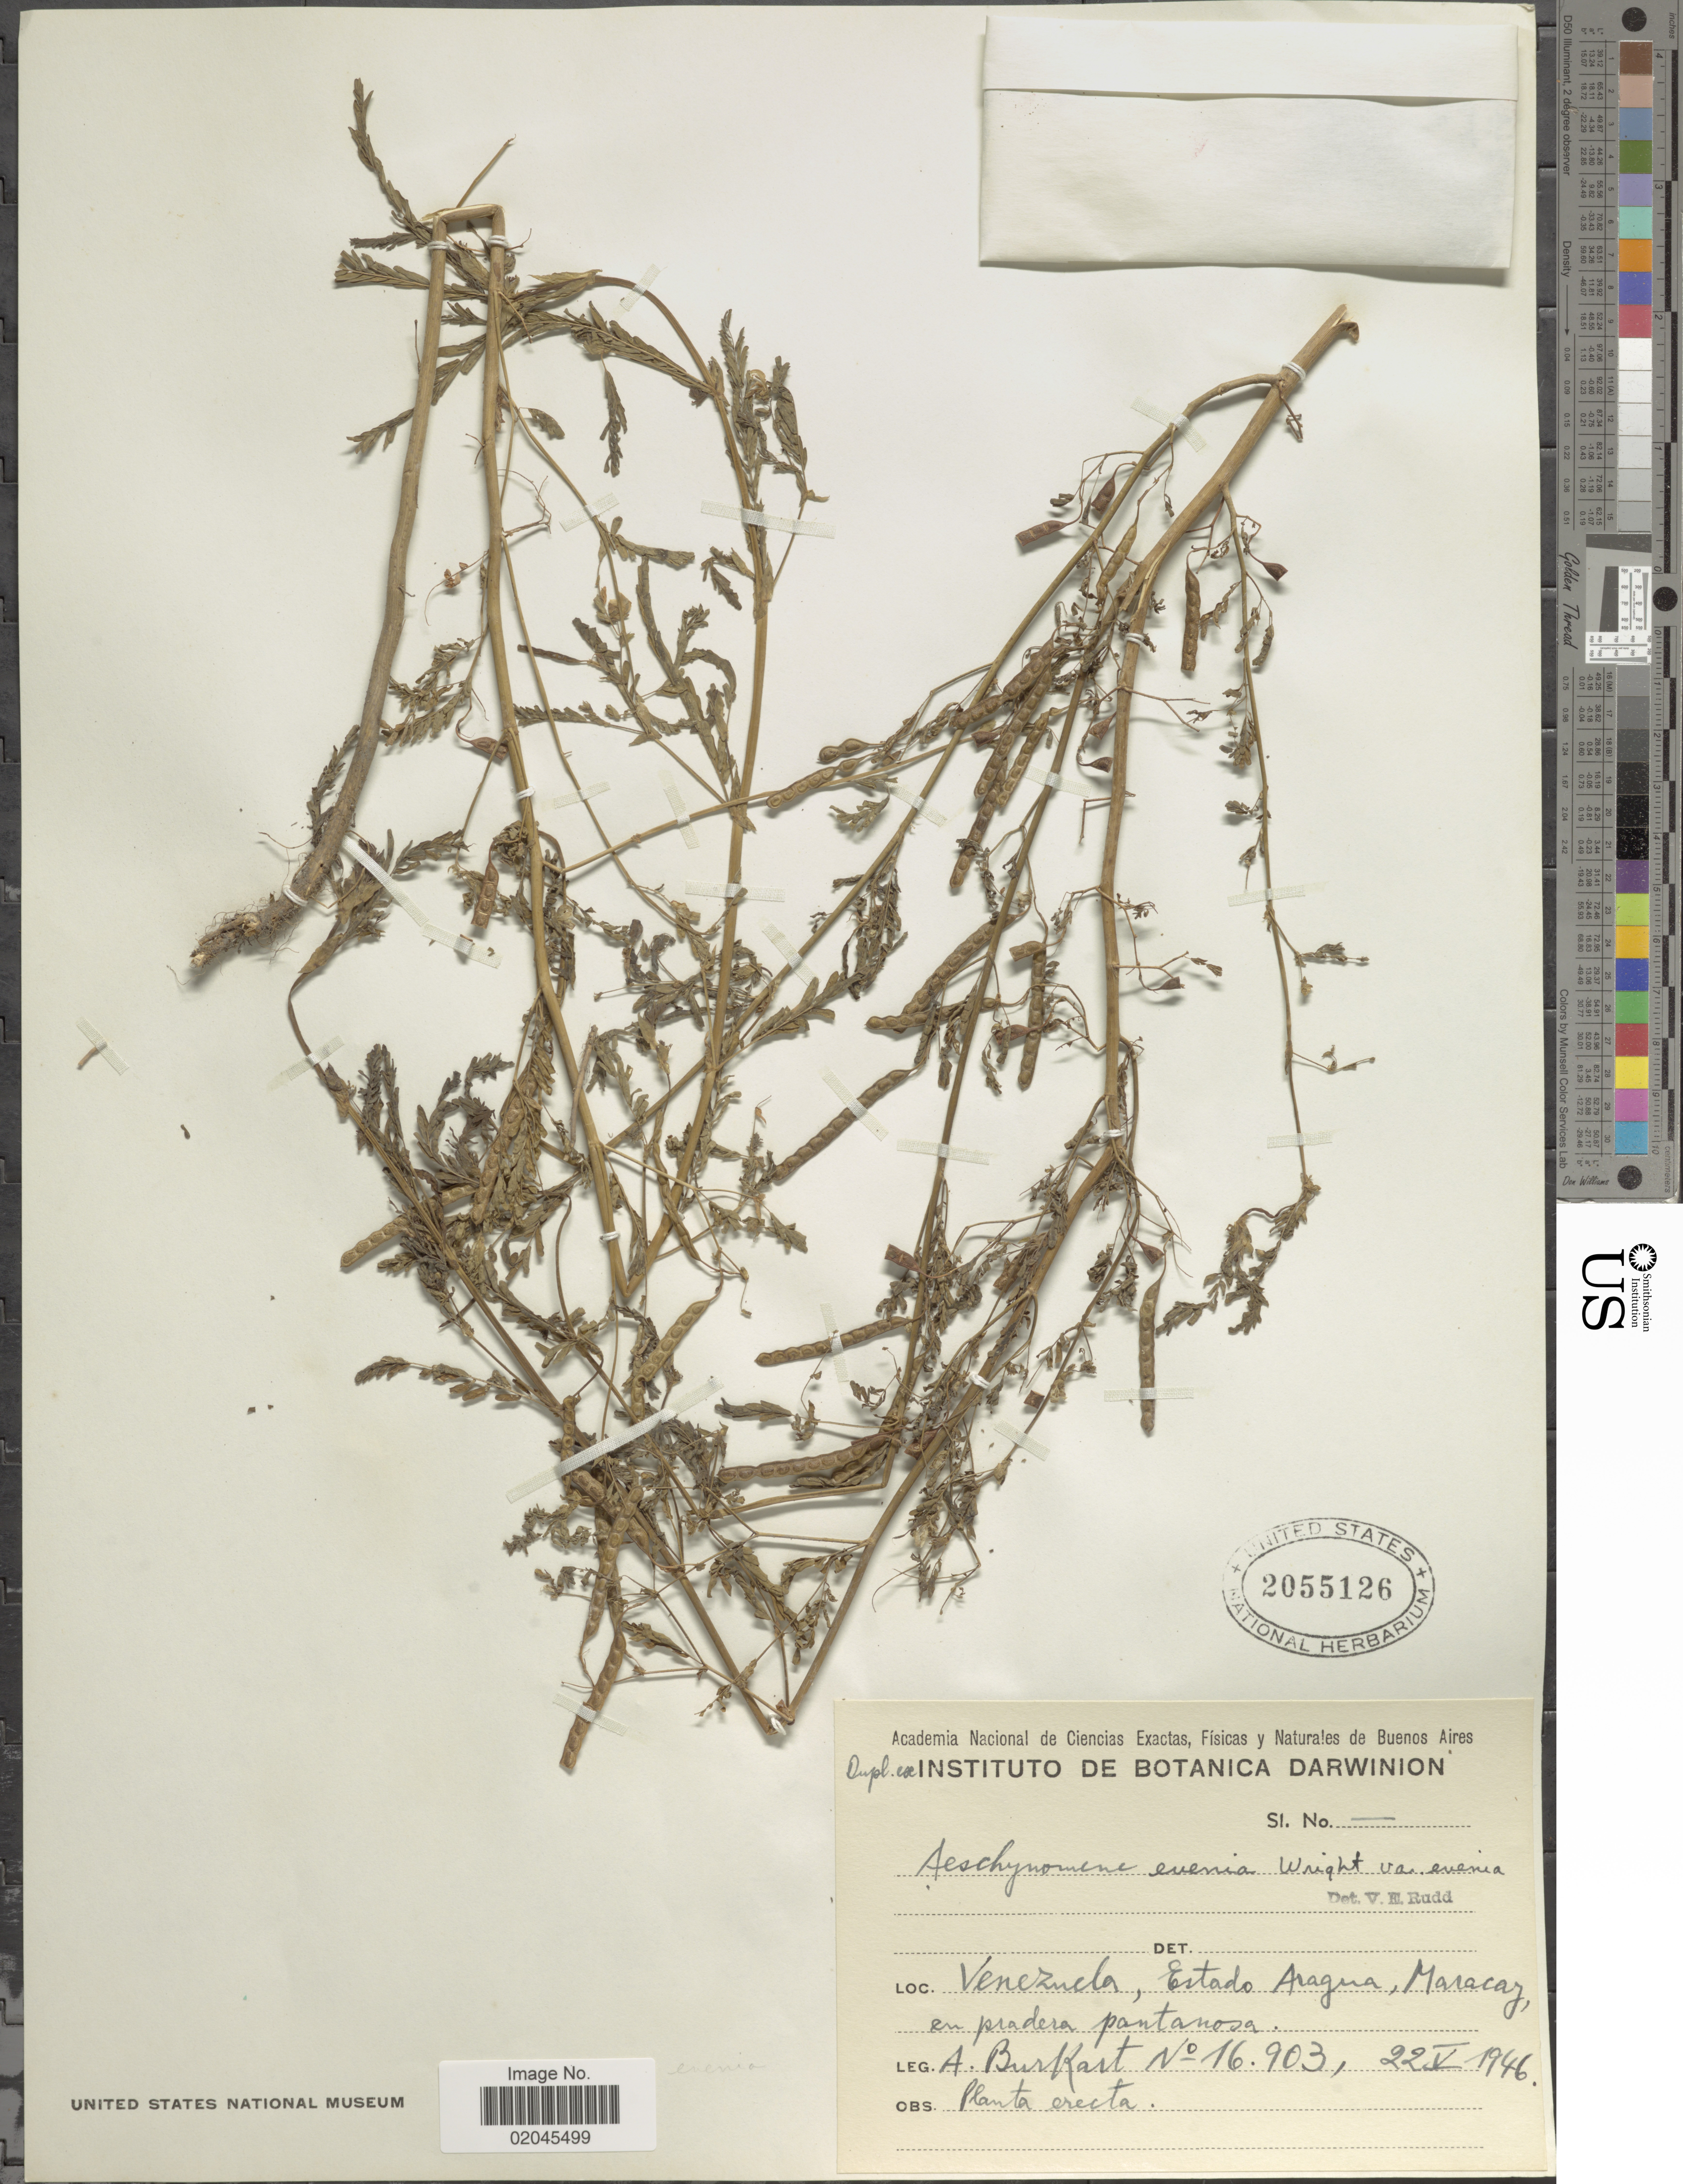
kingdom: Plantae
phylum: Tracheophyta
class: Magnoliopsida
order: Fabales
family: Fabaceae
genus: Aeschynomene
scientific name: Aeschynomene evenia var. evenia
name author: C. Wright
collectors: A. E. Burkart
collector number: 16903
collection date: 1946-05-22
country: Venezuela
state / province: Aragua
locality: Venezuela, estado Aragua, Maracay en pradera pantanosa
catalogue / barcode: US 2055126